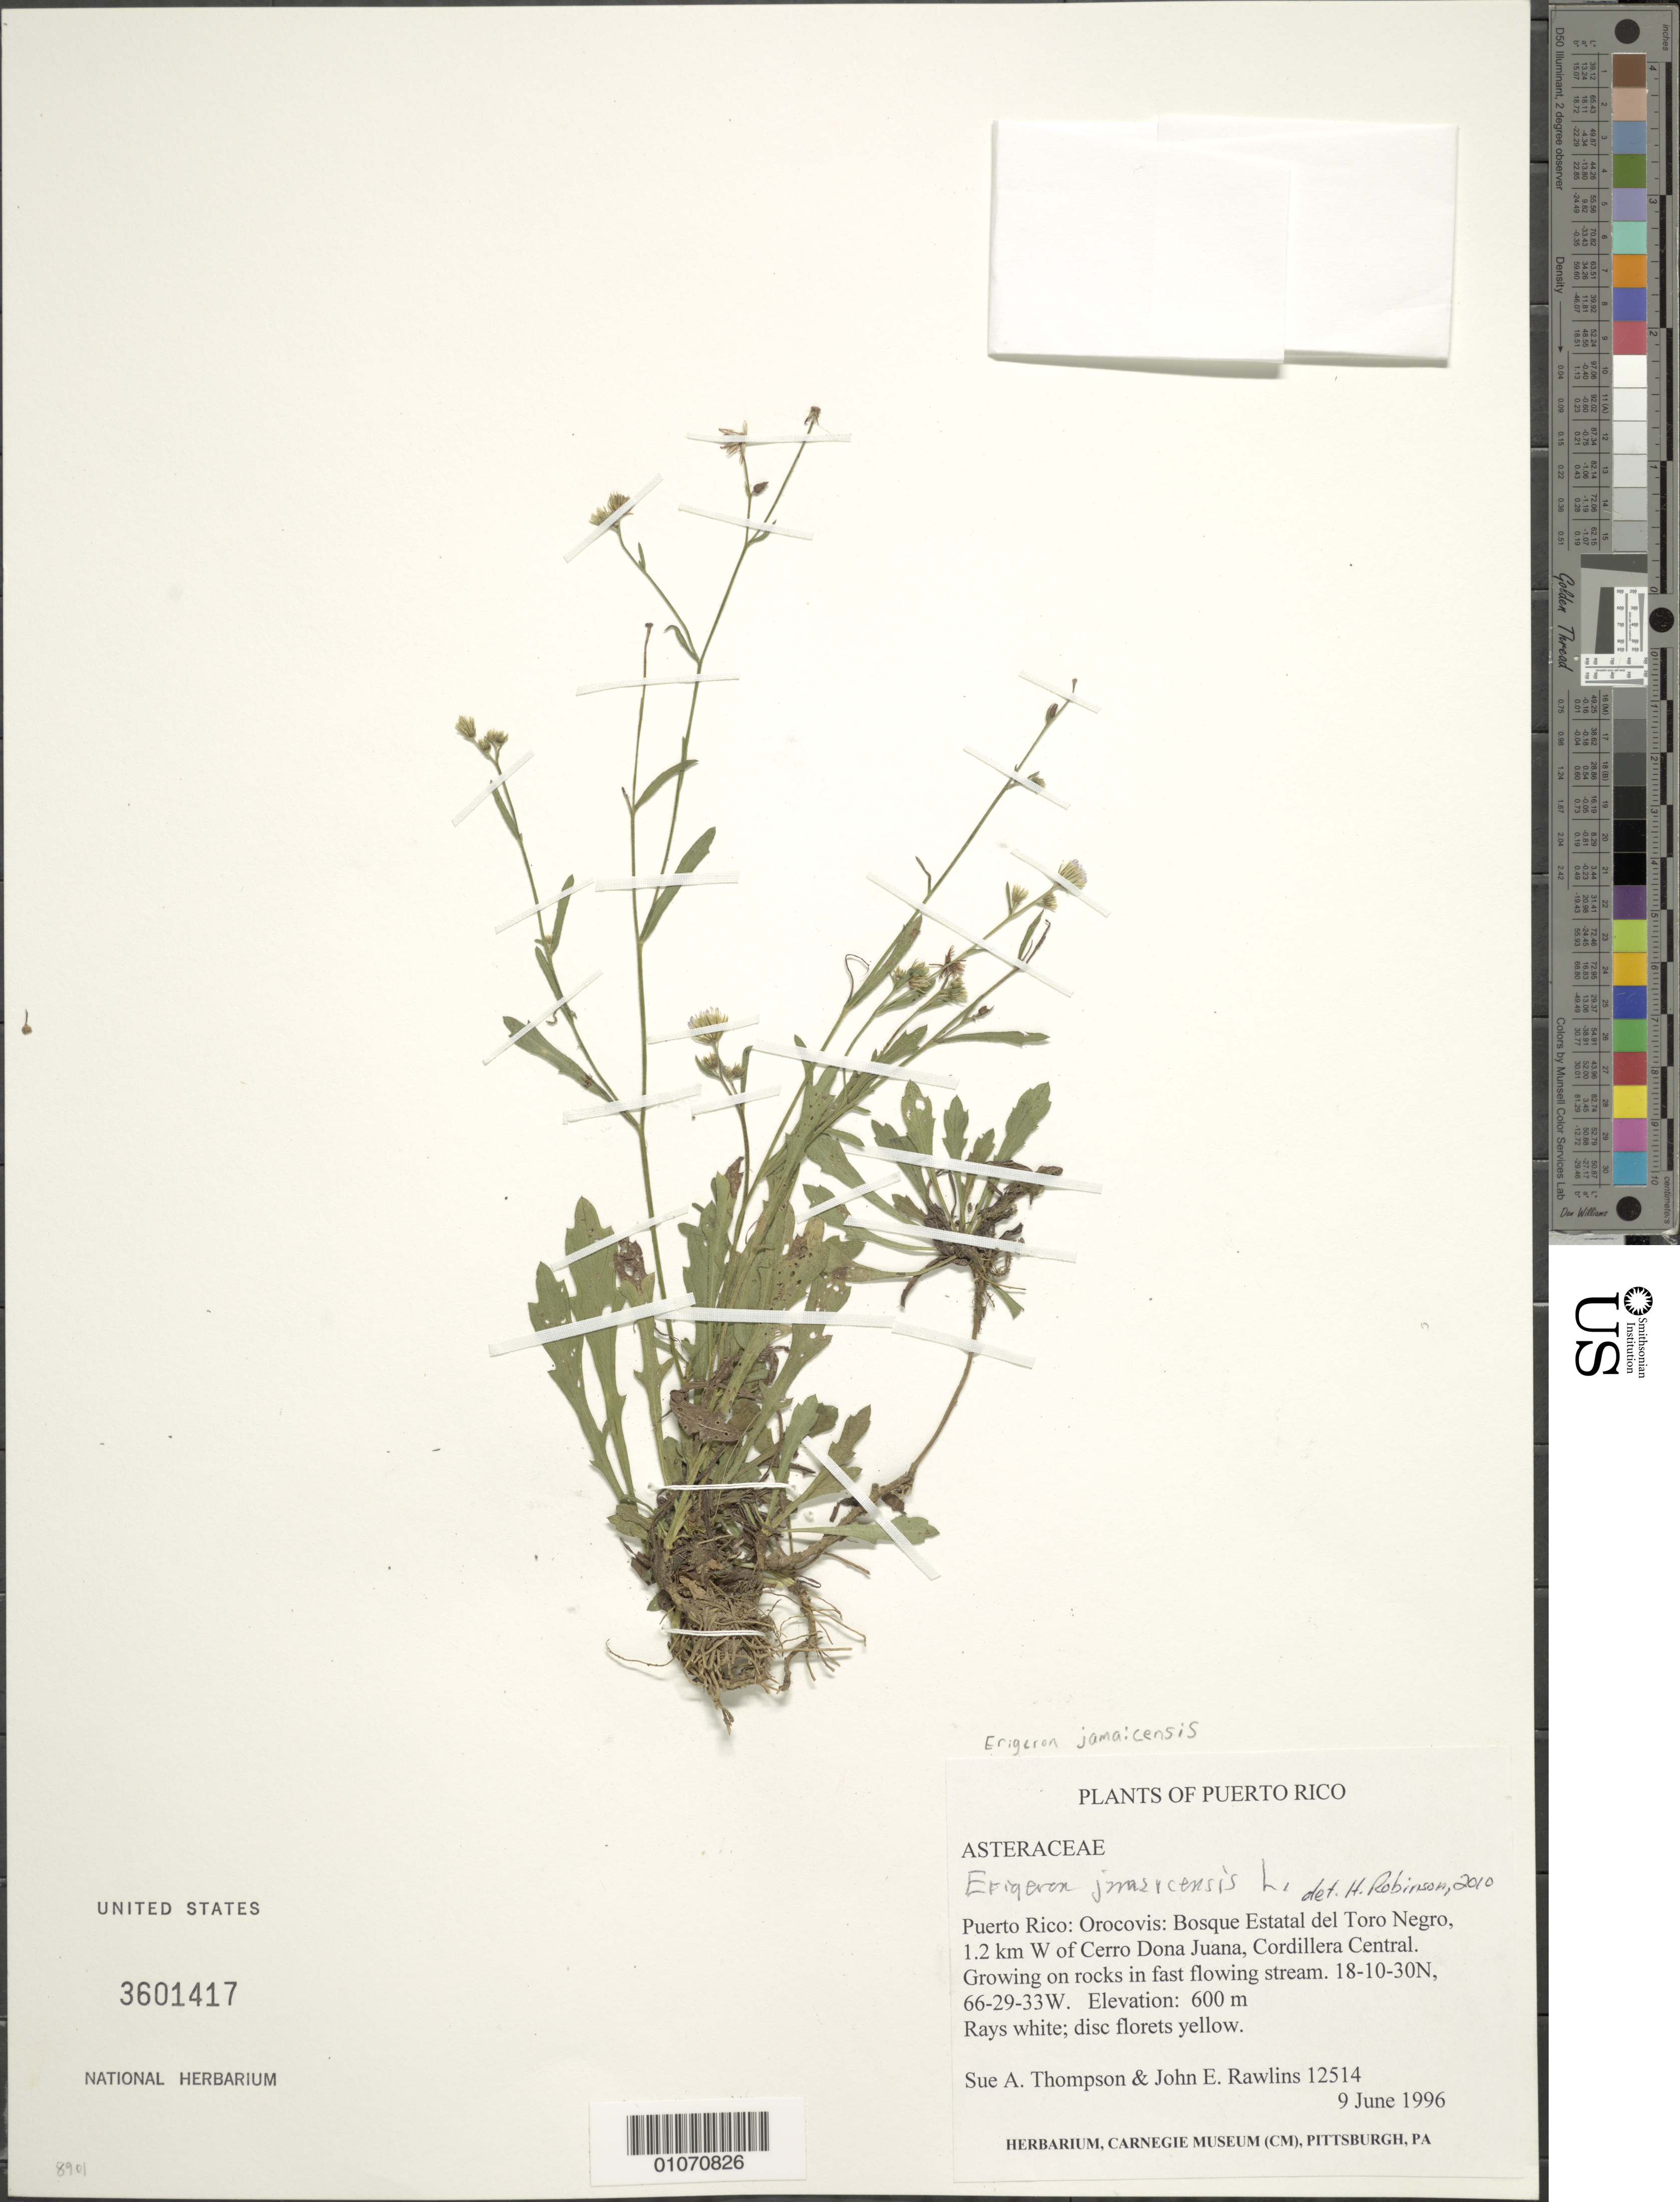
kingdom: Plantae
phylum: Tracheophyta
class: Magnoliopsida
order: Asterales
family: Asteraceae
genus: Erigeron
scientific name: Erigeron jamaicensis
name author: L.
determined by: Robinson, Harold E., (US)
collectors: S. A. Thompson & J. Rawlins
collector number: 12514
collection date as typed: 09 Jun 1996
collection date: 1996-06-09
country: Puerto Rico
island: Puerto Rico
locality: Orocovis; Bosque Estatal del Toro Negro, 1.2 km W of Cerro Dona Juana, Cordillera Central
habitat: Growing on rocks in a fast flowing stream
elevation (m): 600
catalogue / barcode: US 3601417